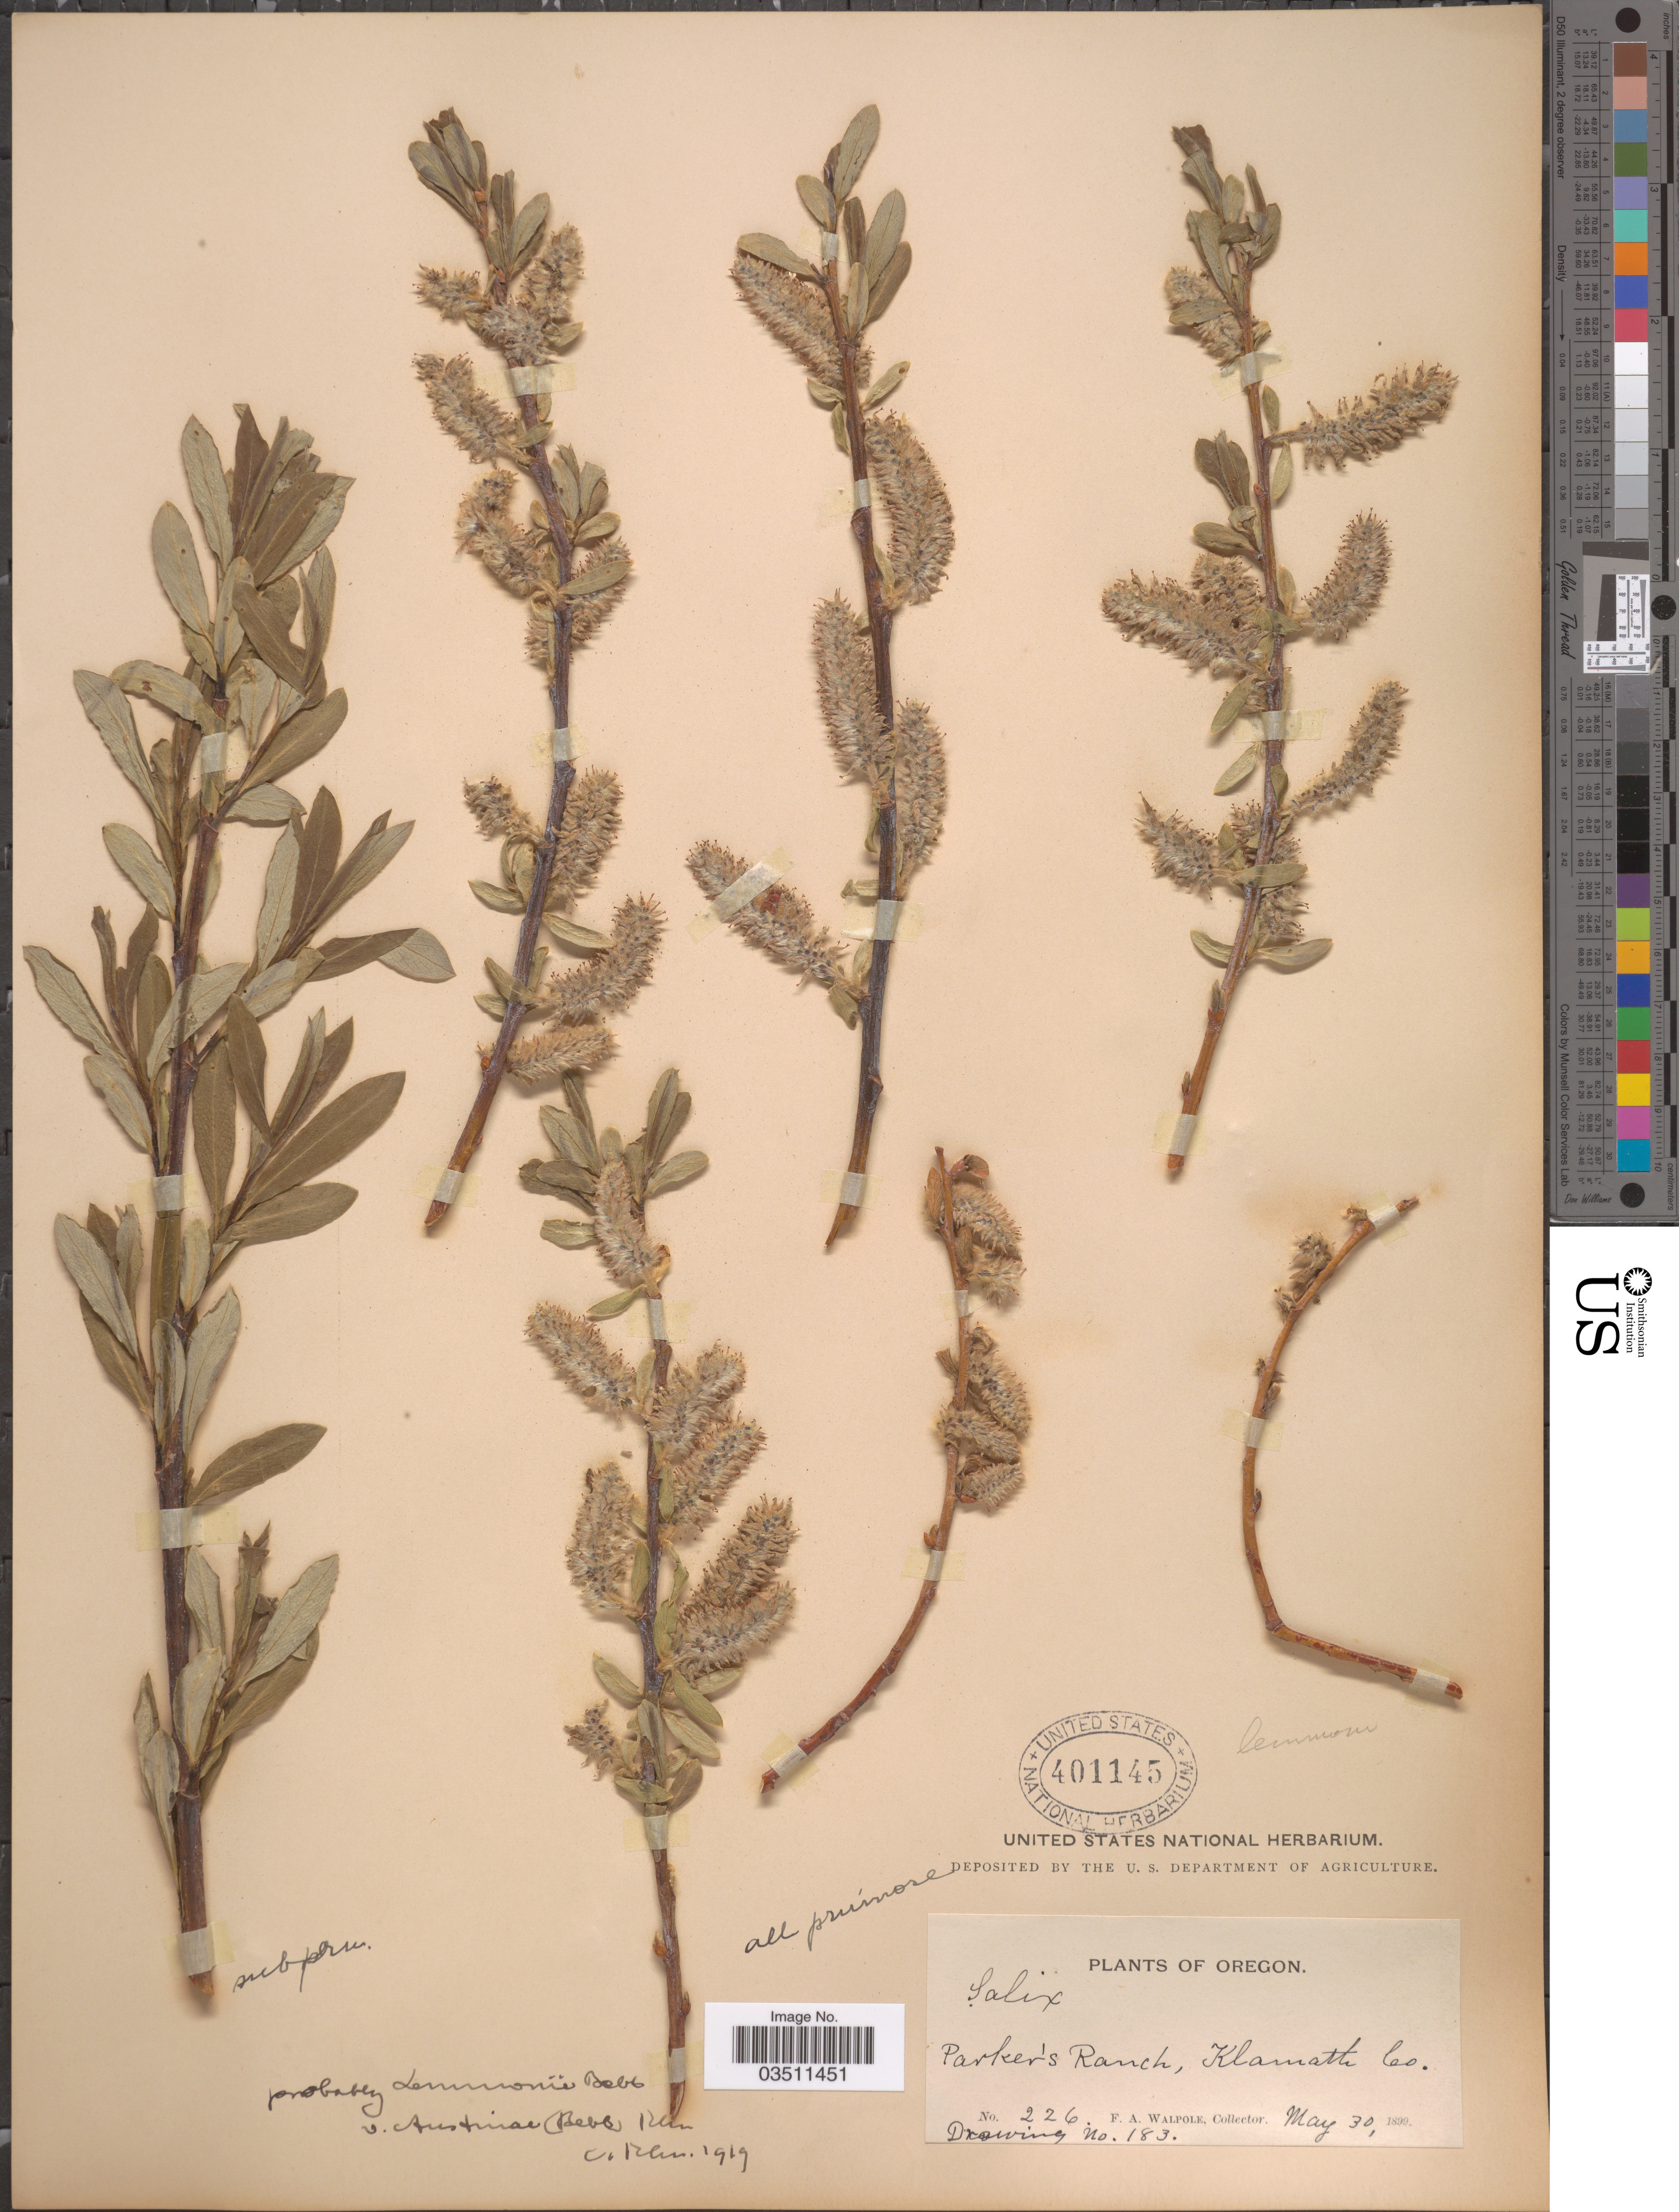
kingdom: Plantae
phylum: Tracheophyta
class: Magnoliopsida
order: Malpighiales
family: Salicaceae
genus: Salix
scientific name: Salix lemmonii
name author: Bebb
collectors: F. Walpole & Drawing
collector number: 226/183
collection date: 1899-05-30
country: United States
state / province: Oregon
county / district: Klamath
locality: Parker's Ranch, Klamath Co.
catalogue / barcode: US 401145